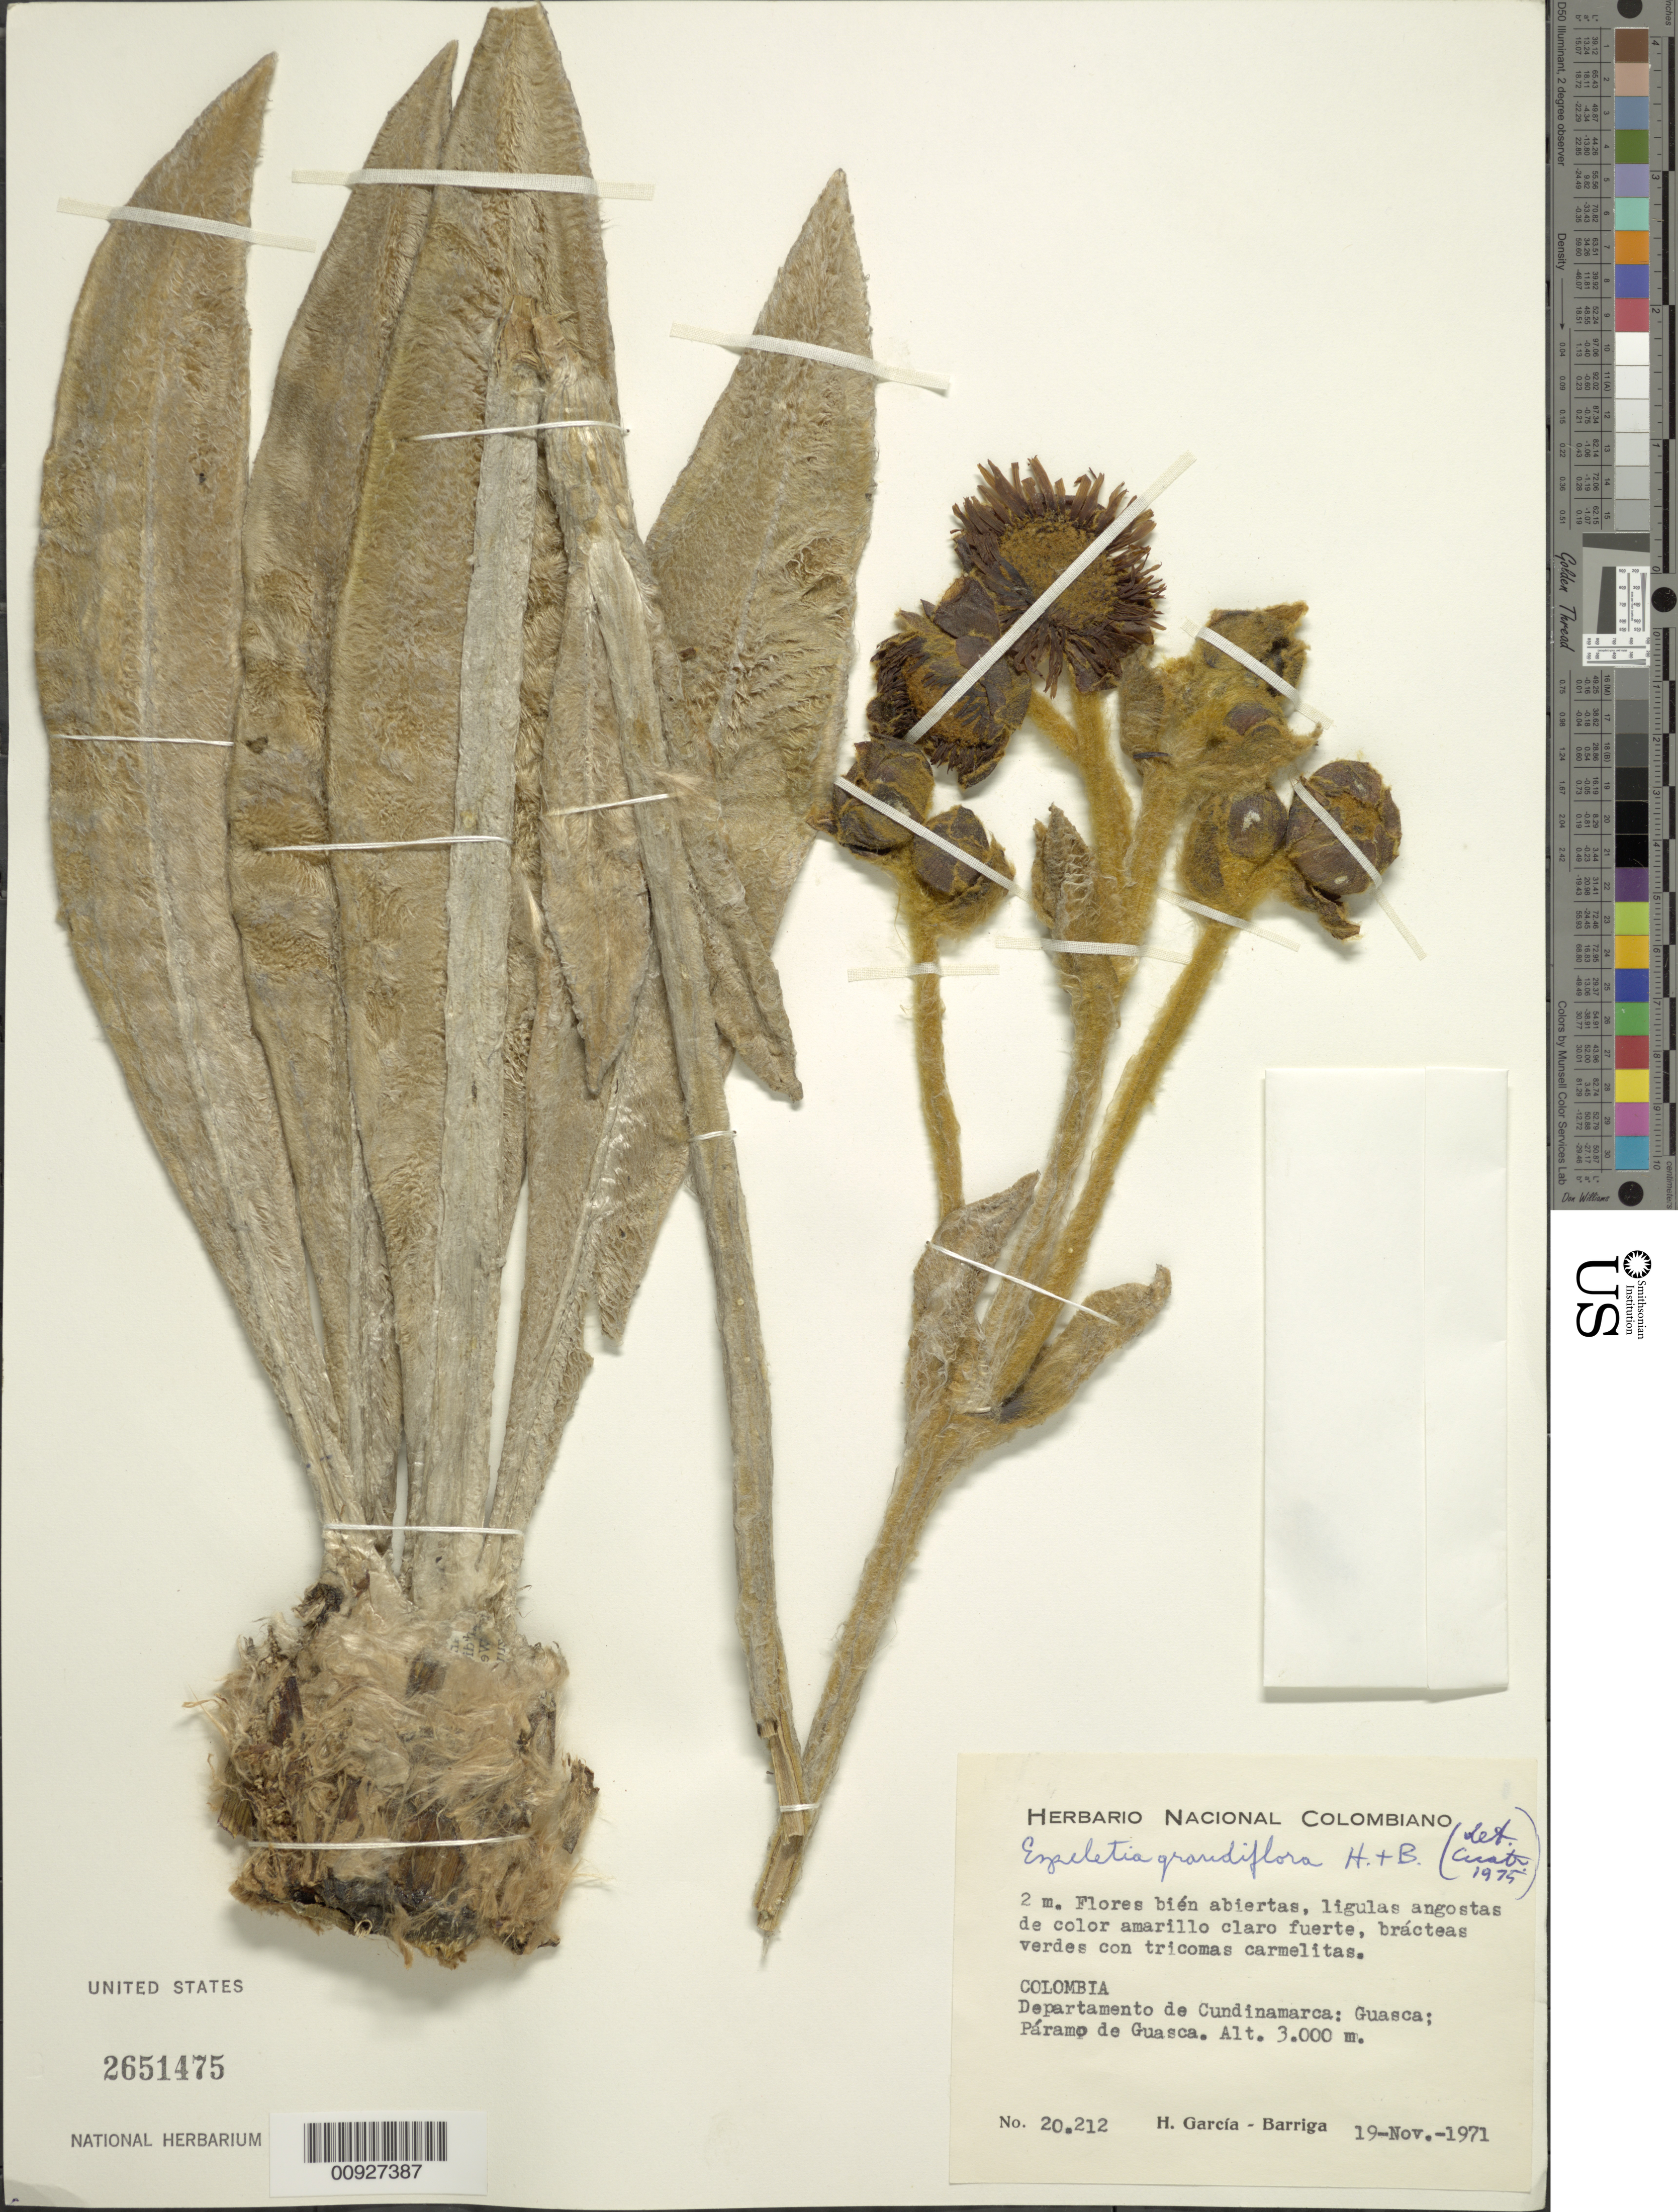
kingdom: Plantae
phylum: Tracheophyta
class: Magnoliopsida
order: Asterales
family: Asteraceae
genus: Espeletia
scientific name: Espeletia grandiflora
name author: Humb. & Bonpl.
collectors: H. García Barriga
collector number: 20220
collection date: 1971-11-19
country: Colombia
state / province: Cundinamarca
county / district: Guasca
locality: Páramo de Guasca. Páramo de Guasca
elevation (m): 3000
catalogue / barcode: US 2651475